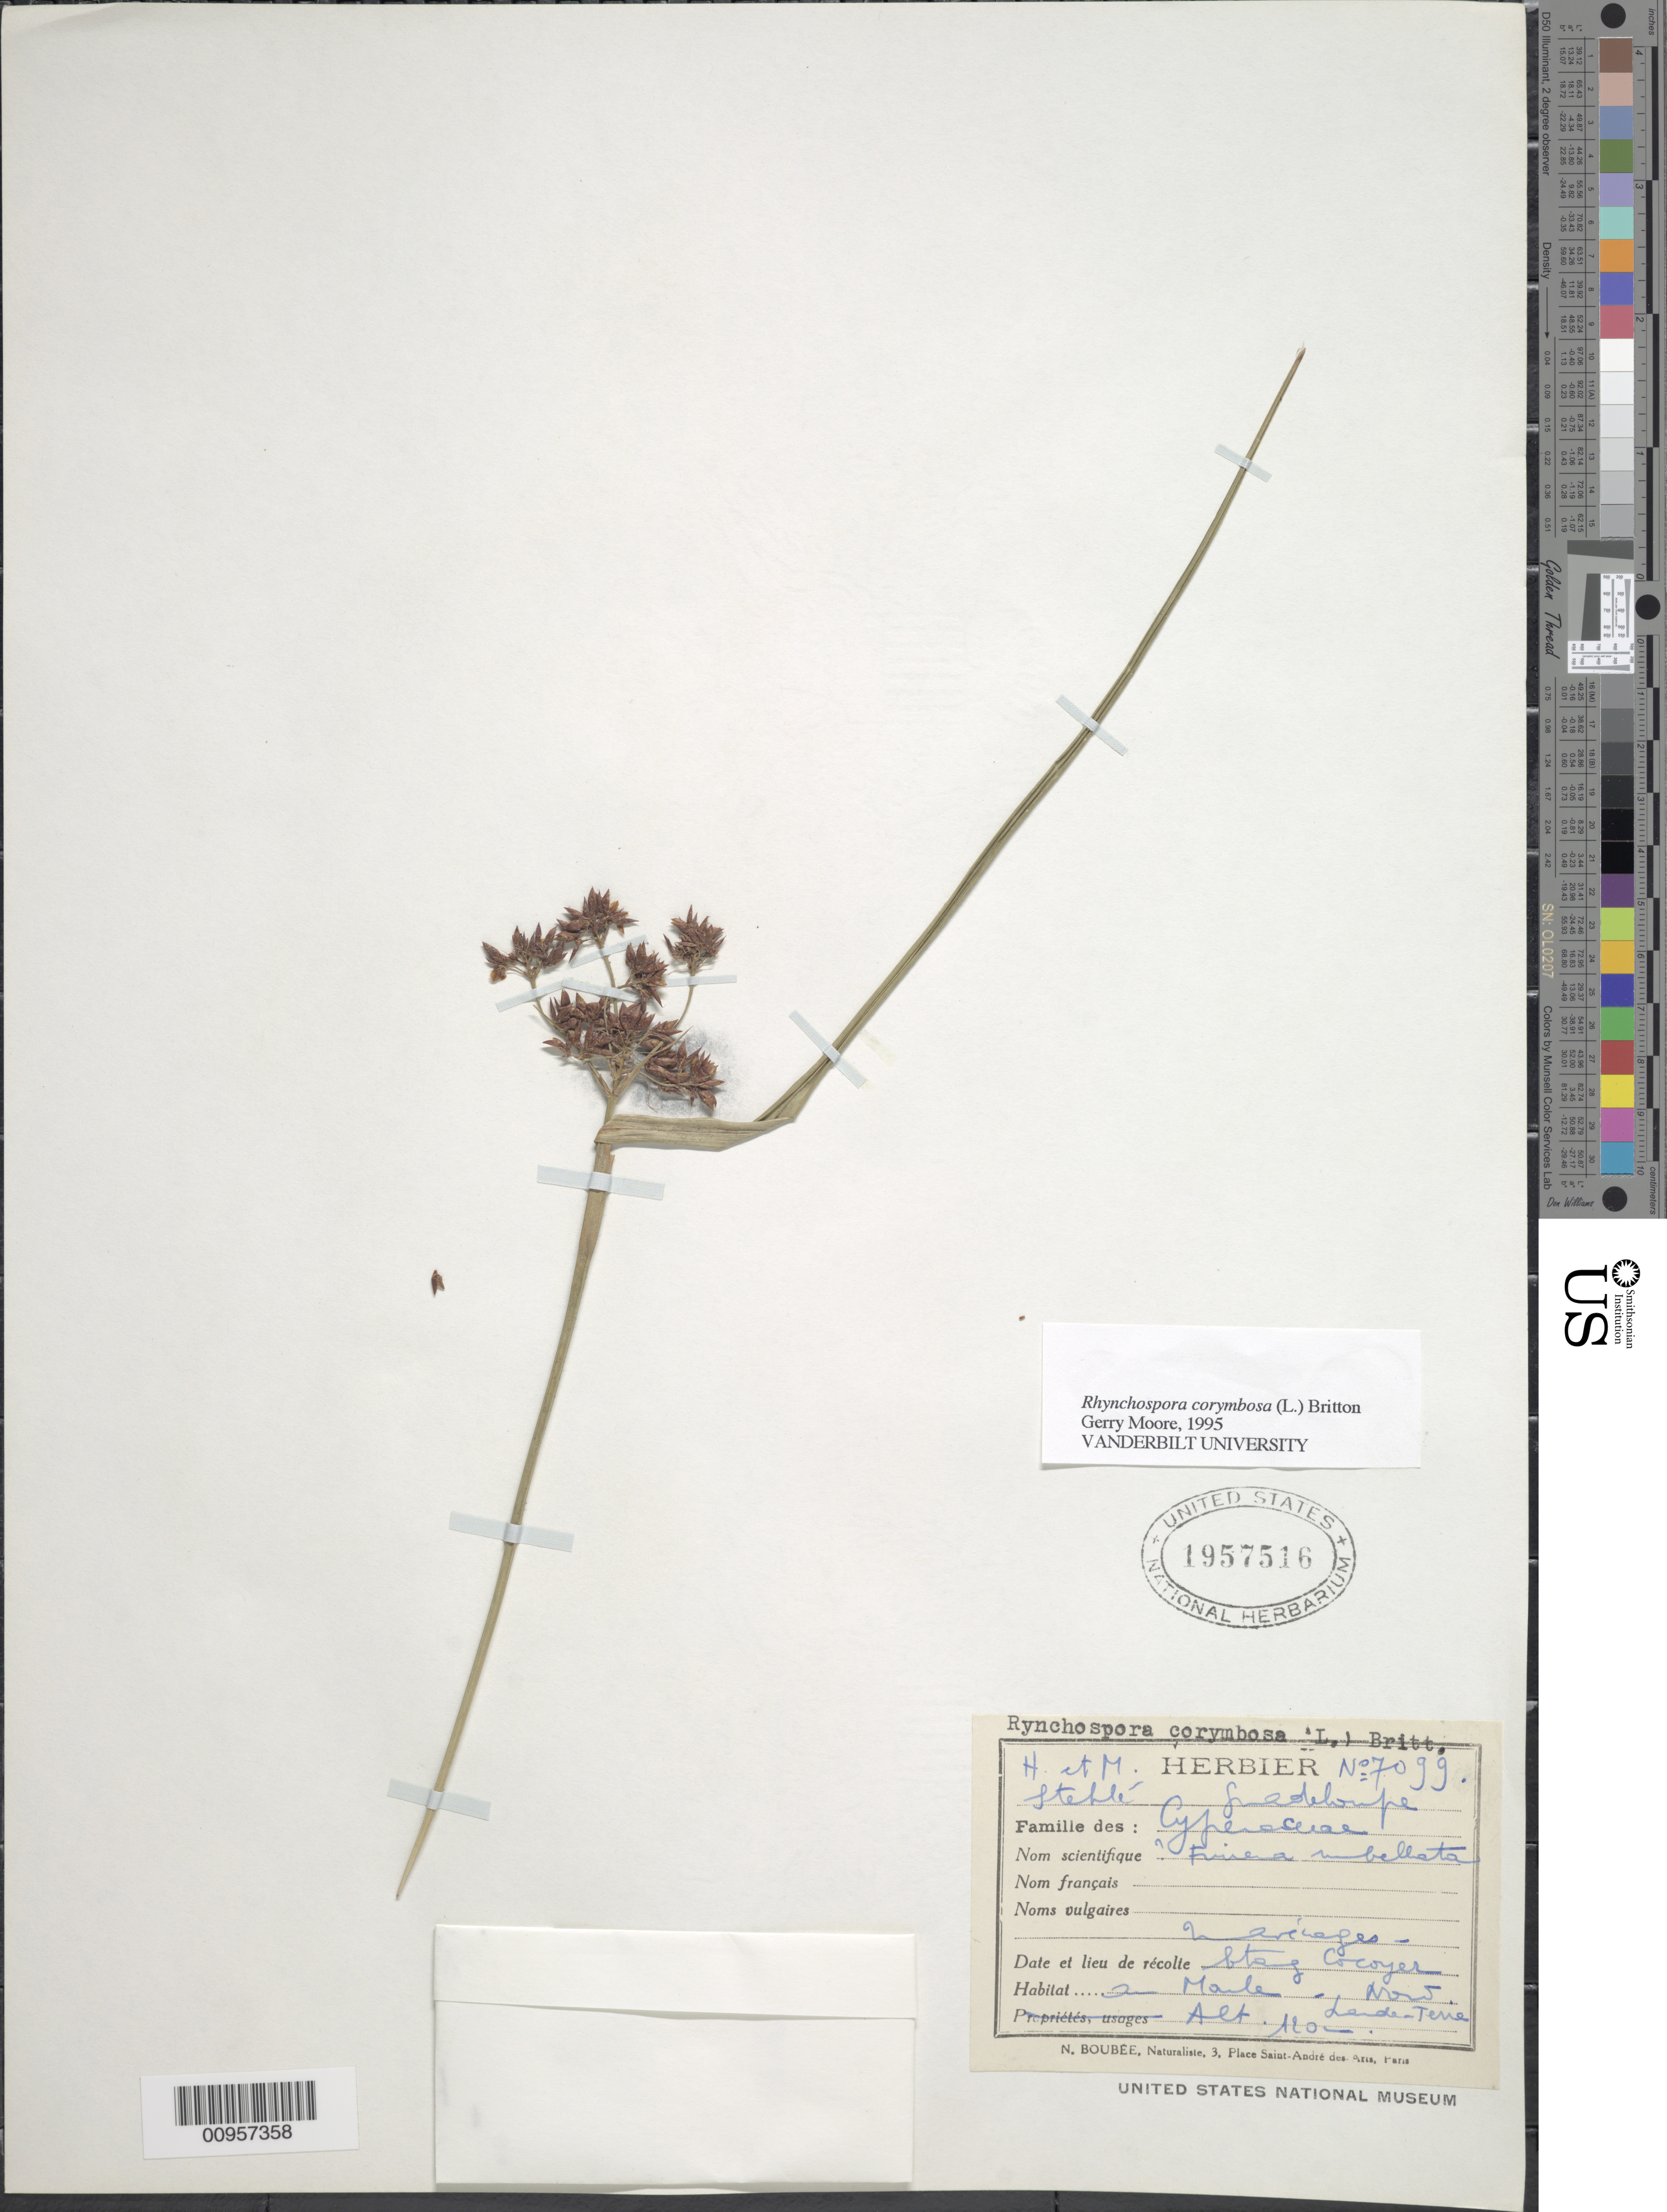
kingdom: Plantae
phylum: Tracheophyta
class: Liliopsida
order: Poales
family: Cyperaceae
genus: Rhynchospora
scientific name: Rhynchospora corymbosa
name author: (L.) Britton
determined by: Moore, G.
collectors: H. Stehlé & M. Stehlé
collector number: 7099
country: Guadeloupe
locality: Etang Cocoyer, ou Moule, nord "Lande" Terre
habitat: Marécages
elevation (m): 120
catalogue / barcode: US 1957516